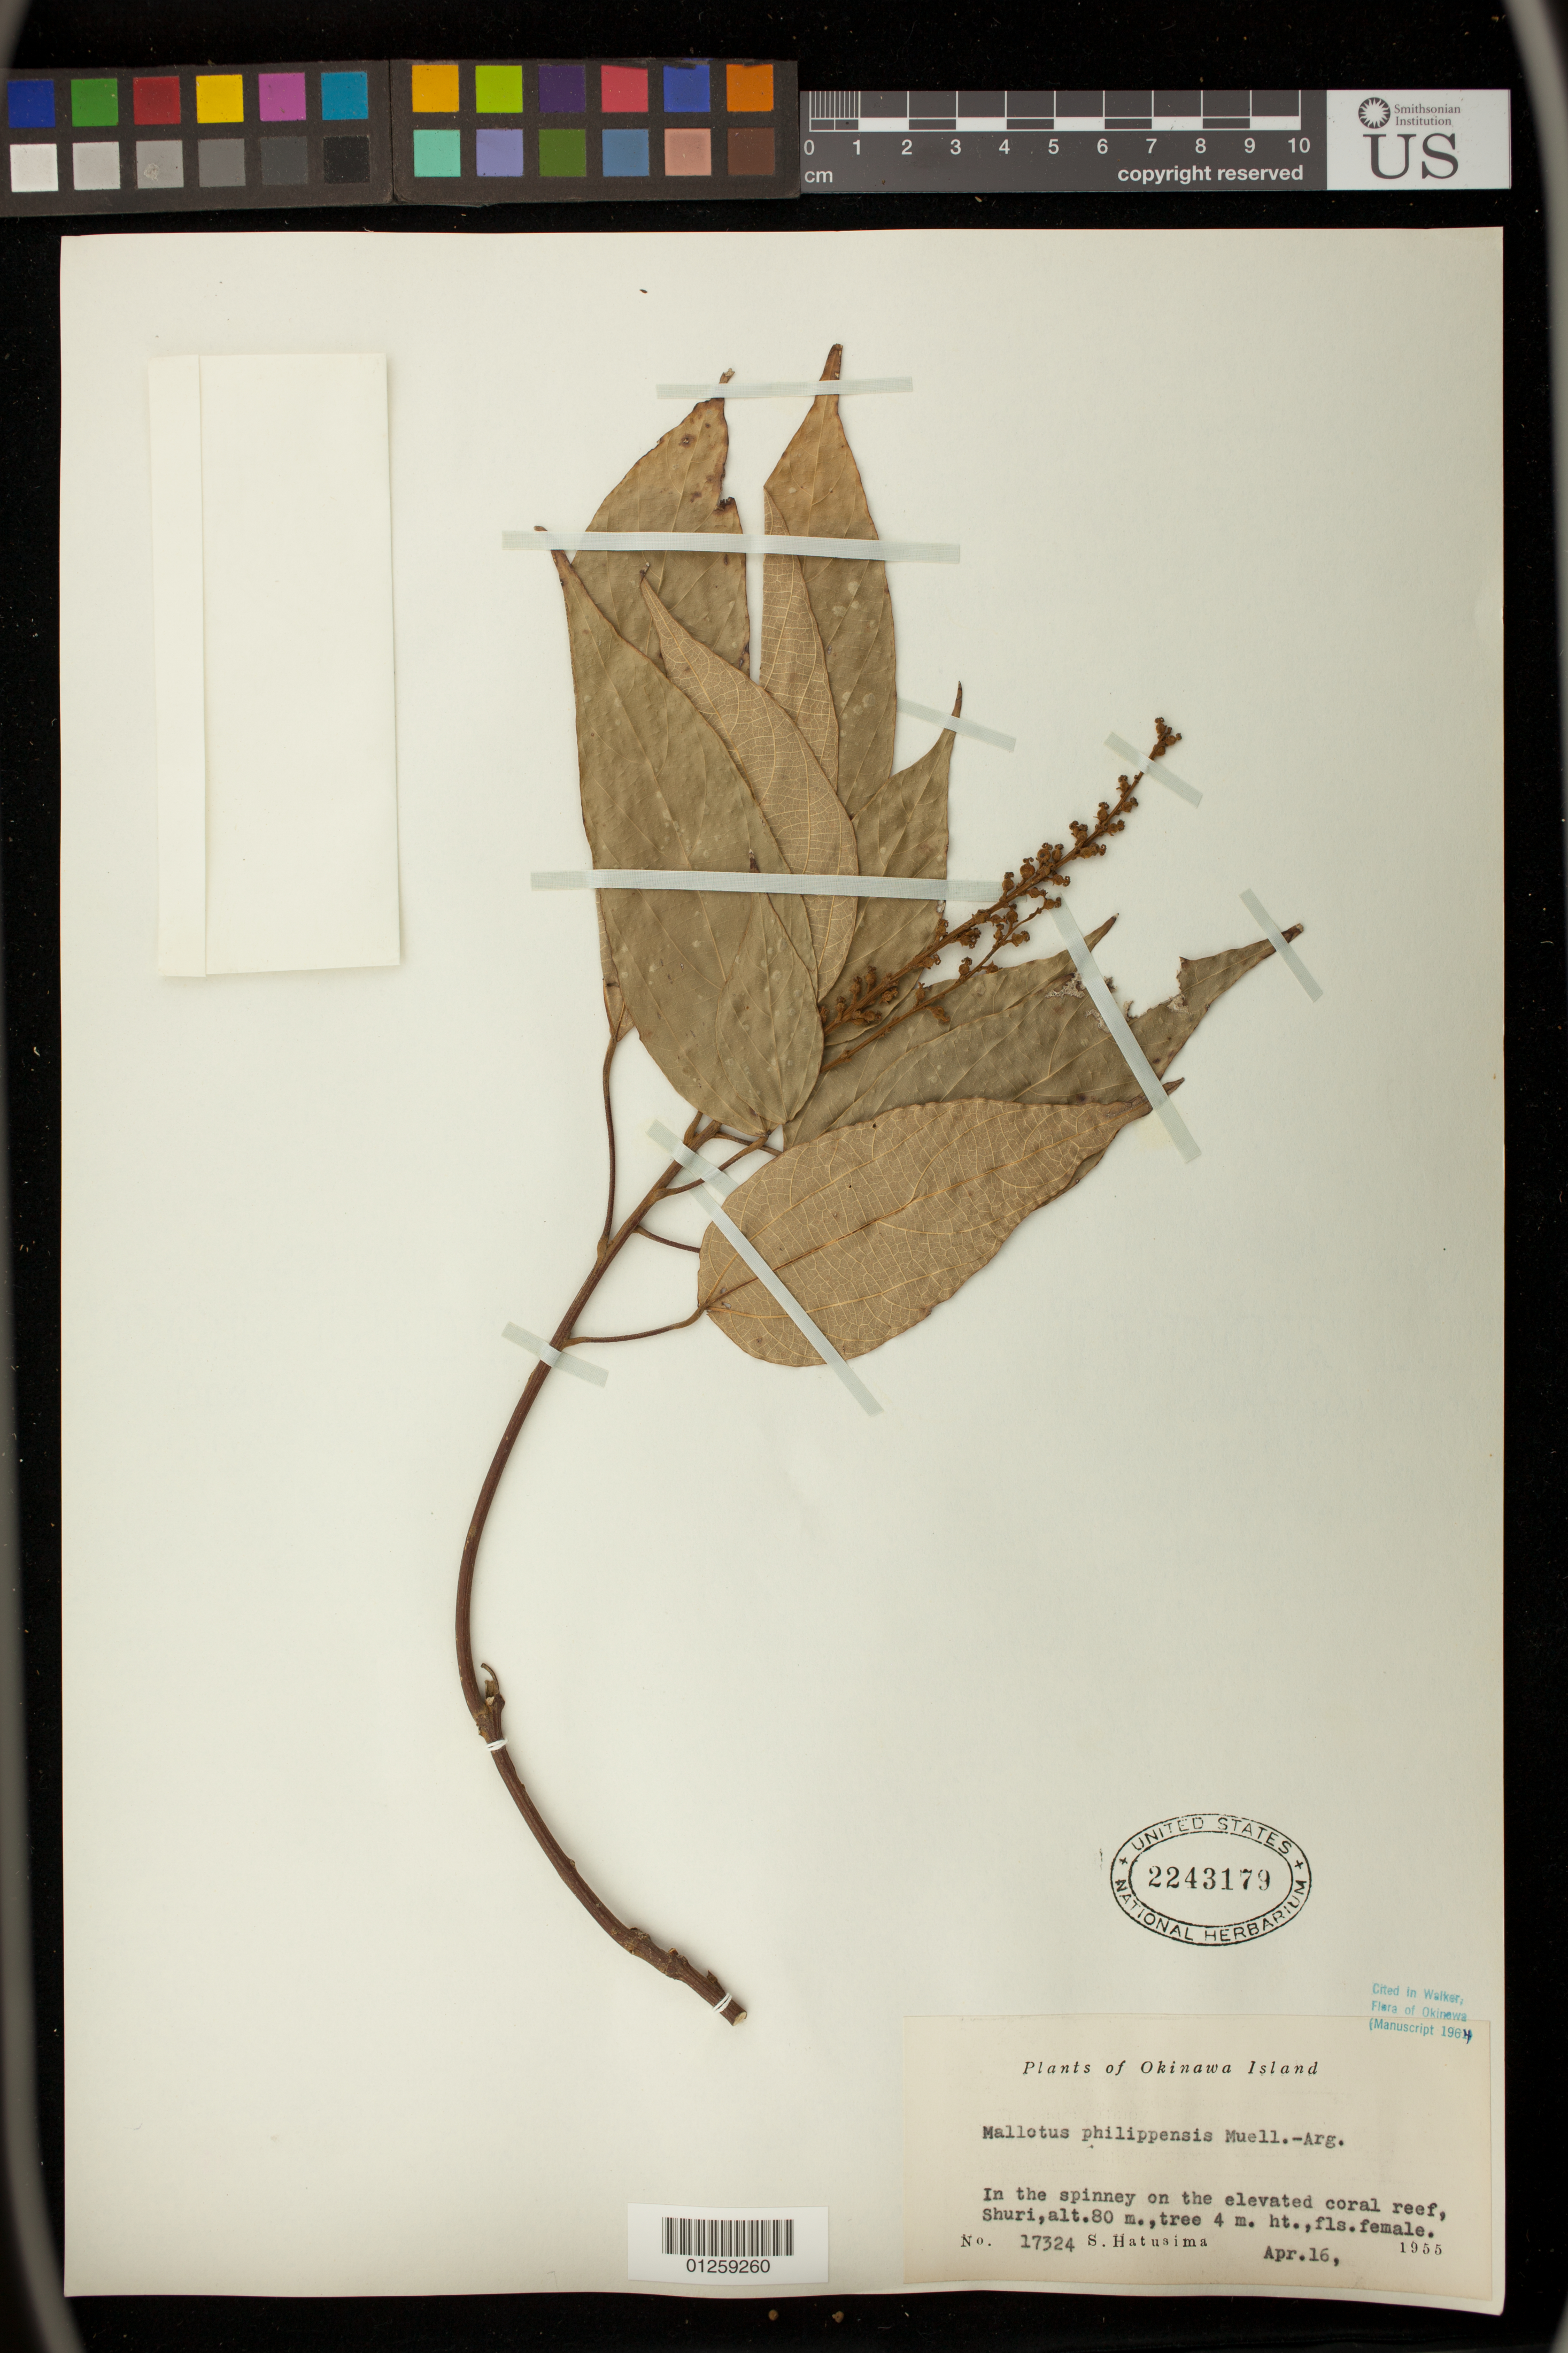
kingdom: Plantae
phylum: Tracheophyta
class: Magnoliopsida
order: Malpighiales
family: Euphorbiaceae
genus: Mallotus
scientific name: Mallotus philippensis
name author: (Lam.) Müll. Arg.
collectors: S. Hatusima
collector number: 17324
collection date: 1955-04-16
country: Japan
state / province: Okinawa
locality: Okinawa Island, in the spinney on the elevated coral reef, Shuri.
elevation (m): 80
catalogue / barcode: US 2243179